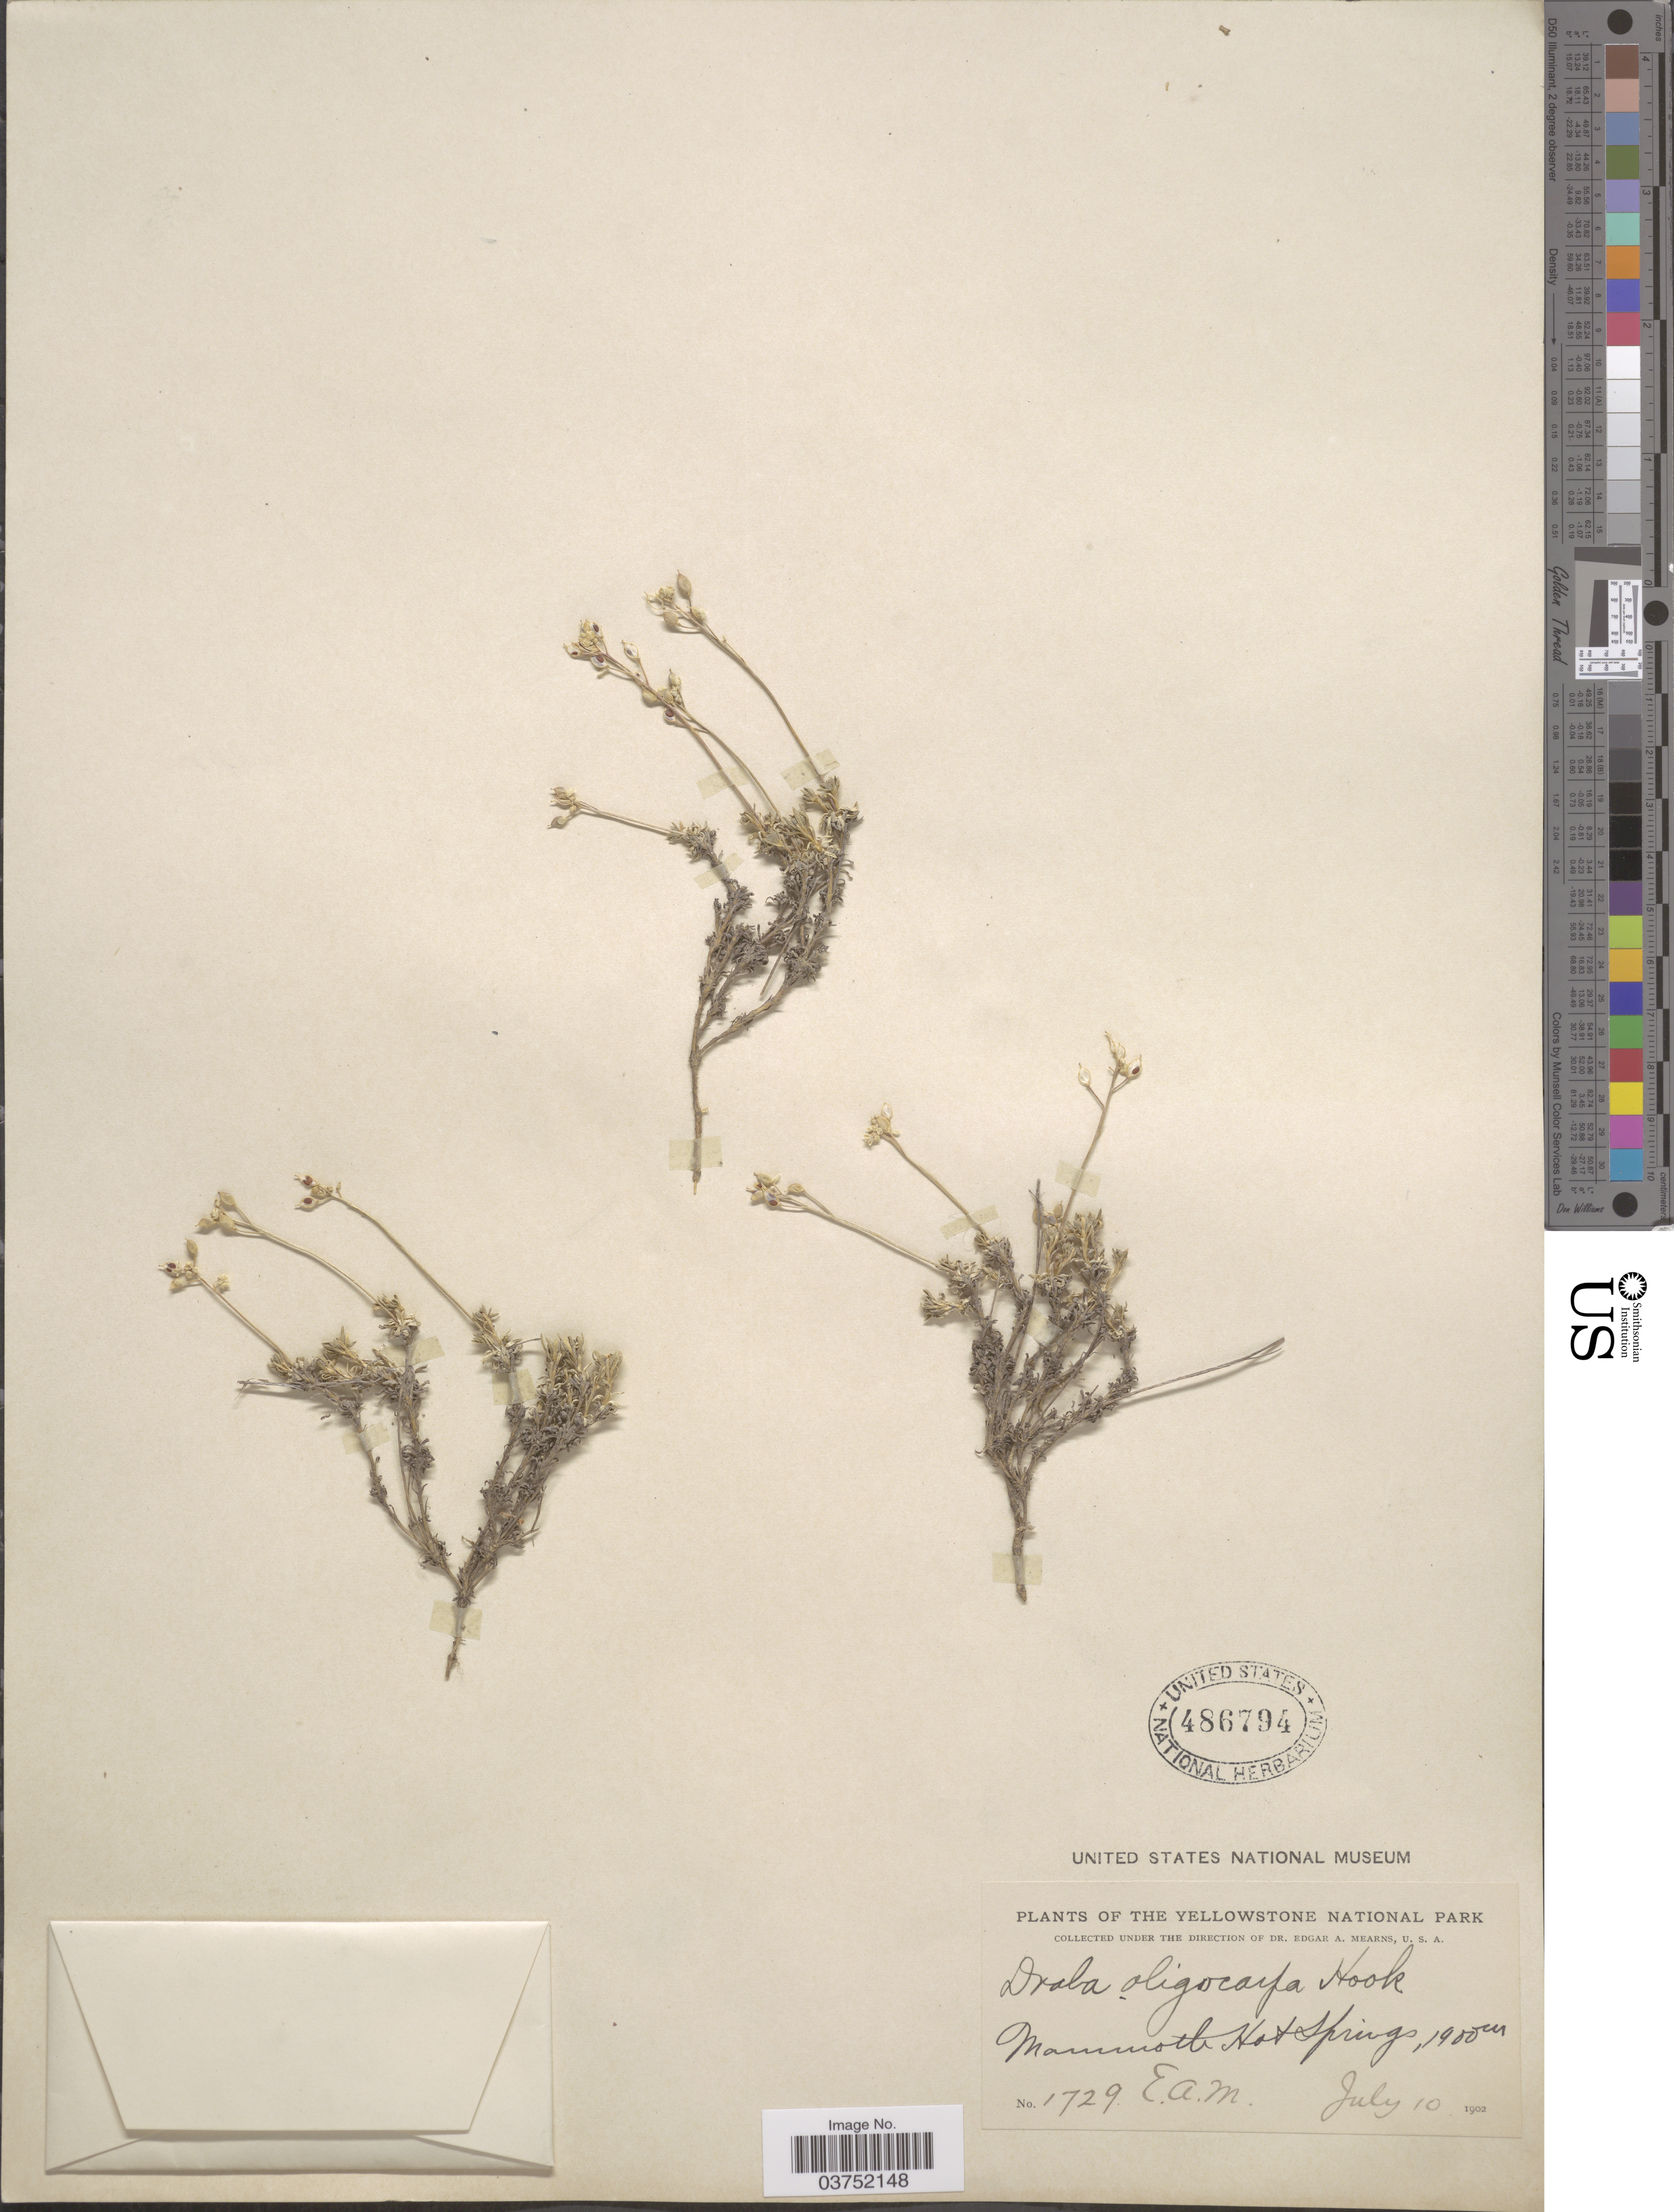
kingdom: Plantae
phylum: Tracheophyta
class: Magnoliopsida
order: Brassicales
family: Brassicaceae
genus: Draba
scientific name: Draba oligosperma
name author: Hook.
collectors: E. A. Mearns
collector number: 1729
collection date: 1902-07-10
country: United States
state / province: Wyoming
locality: Yellowstone National Park. Mammoth Hot Springs.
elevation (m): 1900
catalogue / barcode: US 486794